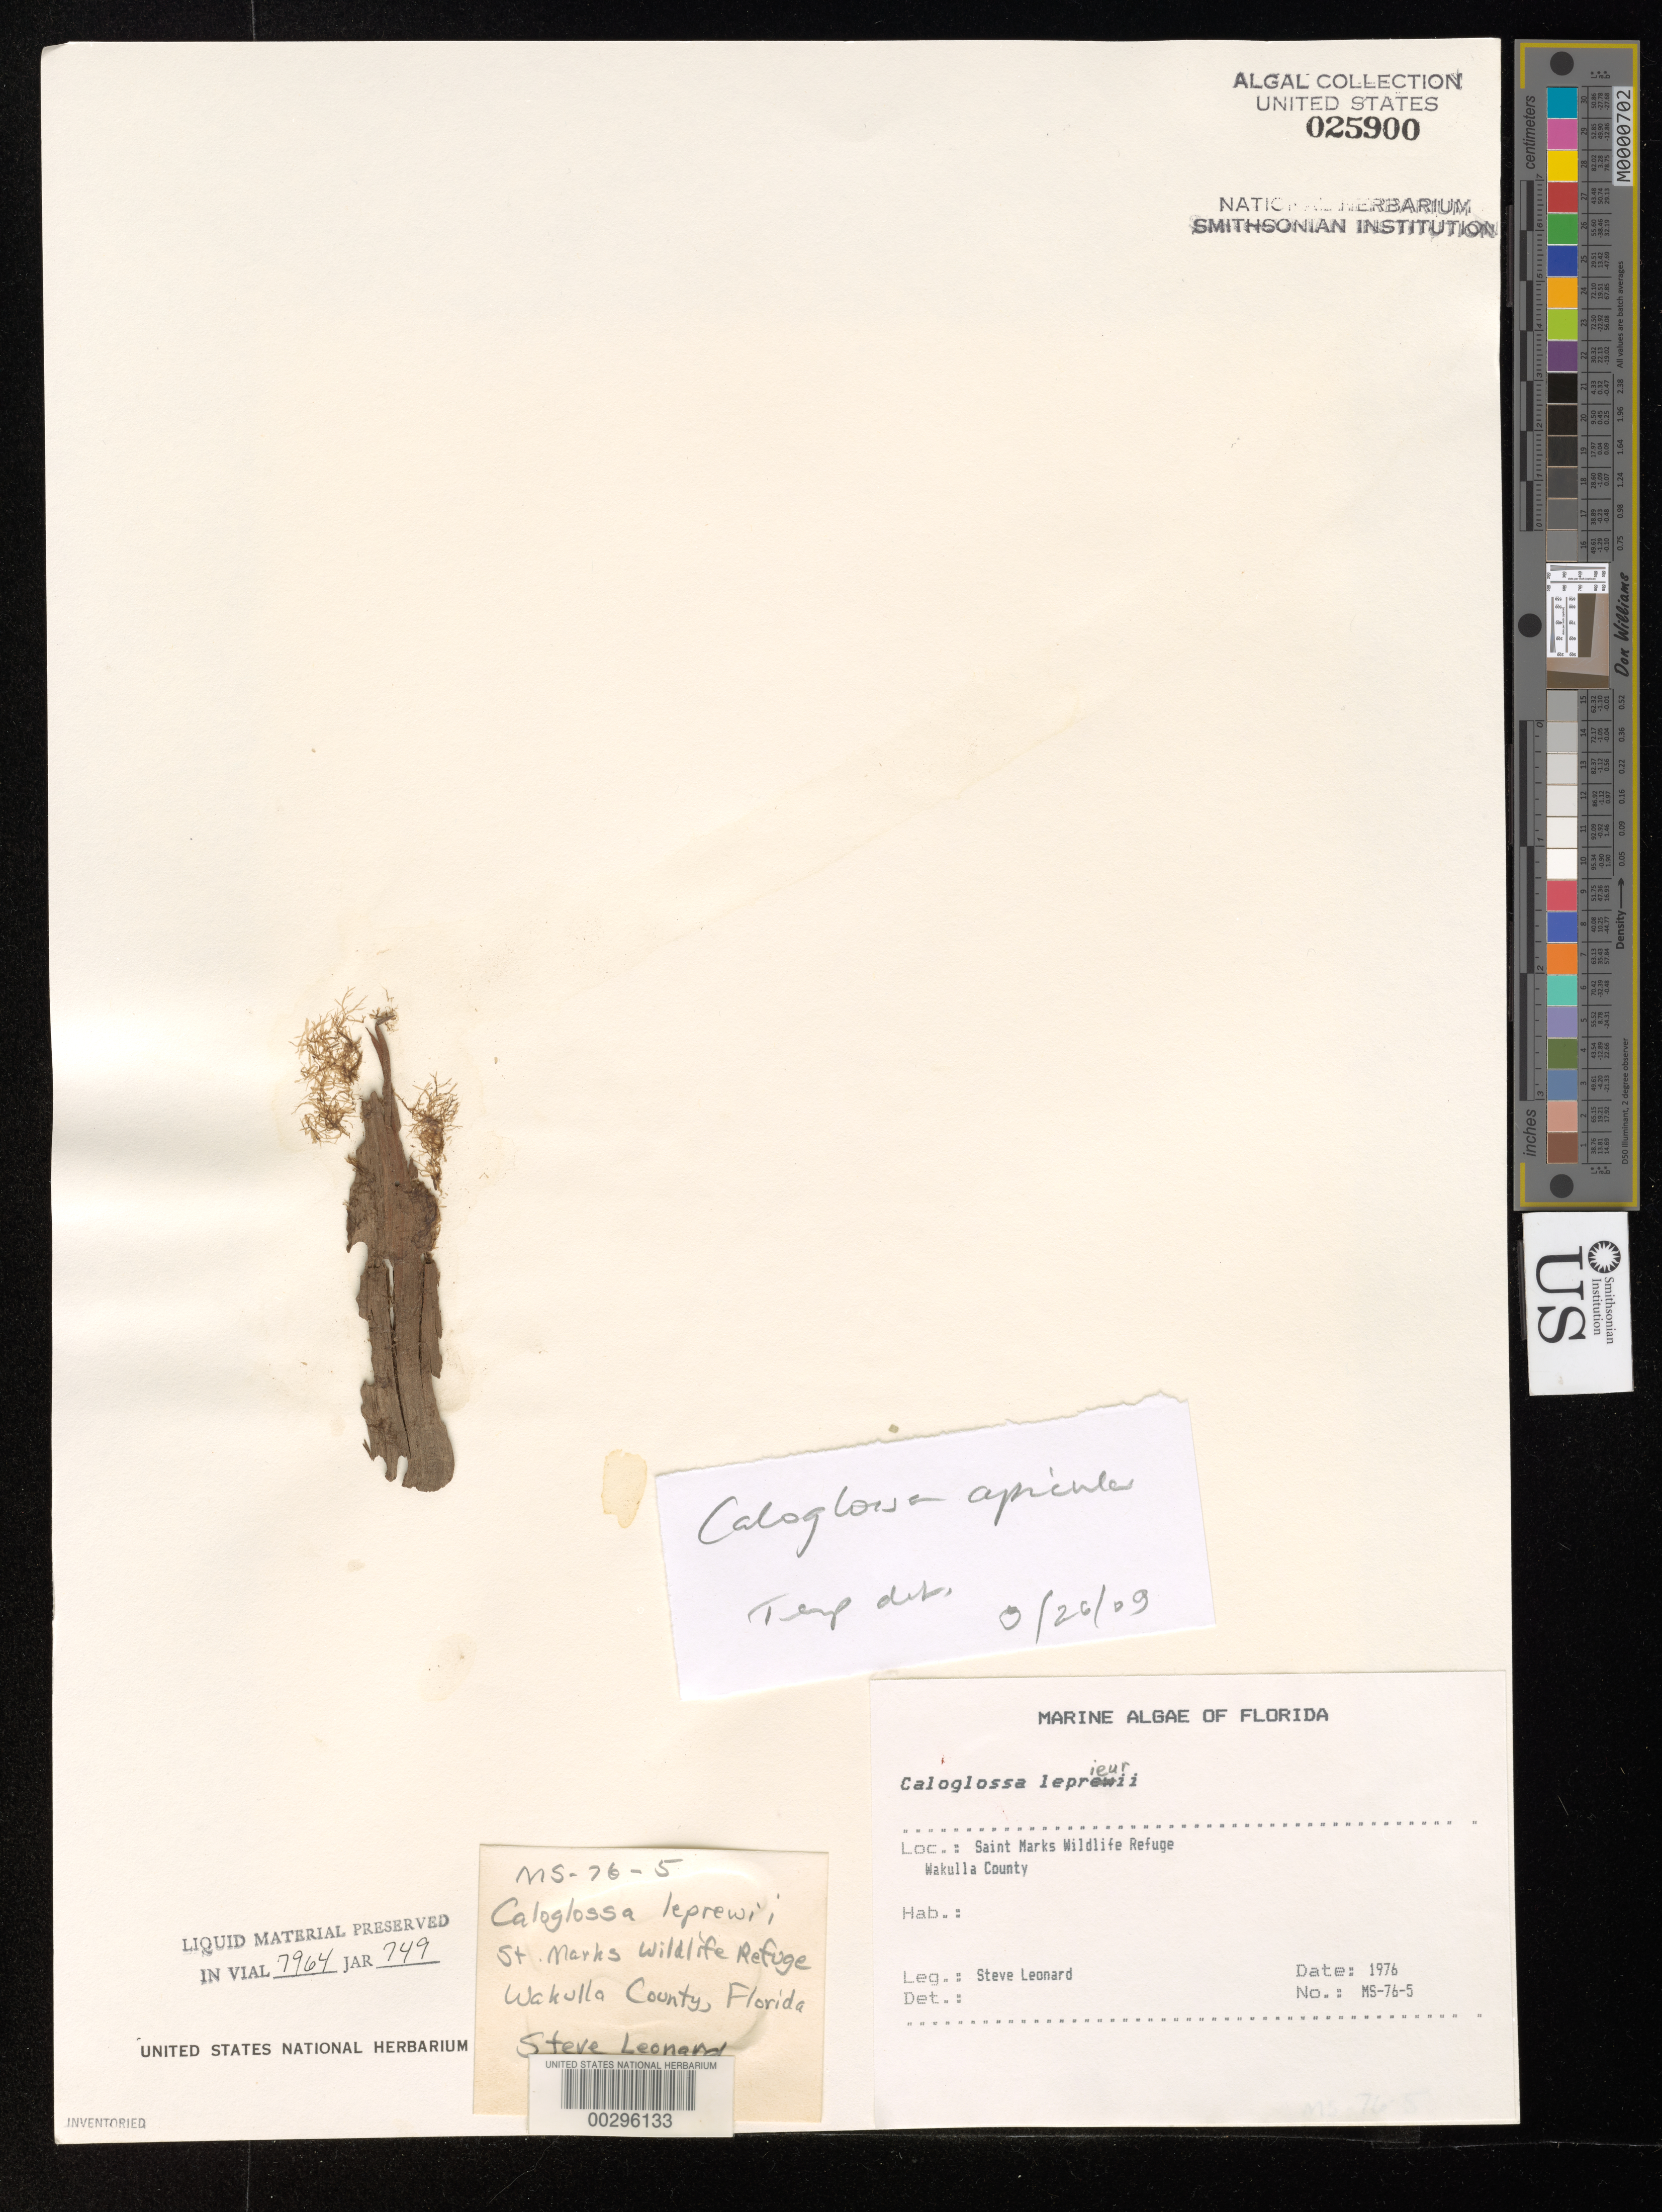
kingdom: Plantae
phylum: Rhodophyta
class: Florideophyceae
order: Ceramiales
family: Delesseriaceae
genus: Caloglossa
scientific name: Caloglossa apicula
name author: (Durant) Krayesky et al. in Krayesky et al.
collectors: S. Leonard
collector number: Ms-76-5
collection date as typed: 1976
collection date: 1976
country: United States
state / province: Florida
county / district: Wakulla County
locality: St. Marks Wildlife Refuge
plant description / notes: Liquid material preserved in Vial 7964 - Jar 749; See also microscope slides 10538 & 10539.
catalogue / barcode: US 25900